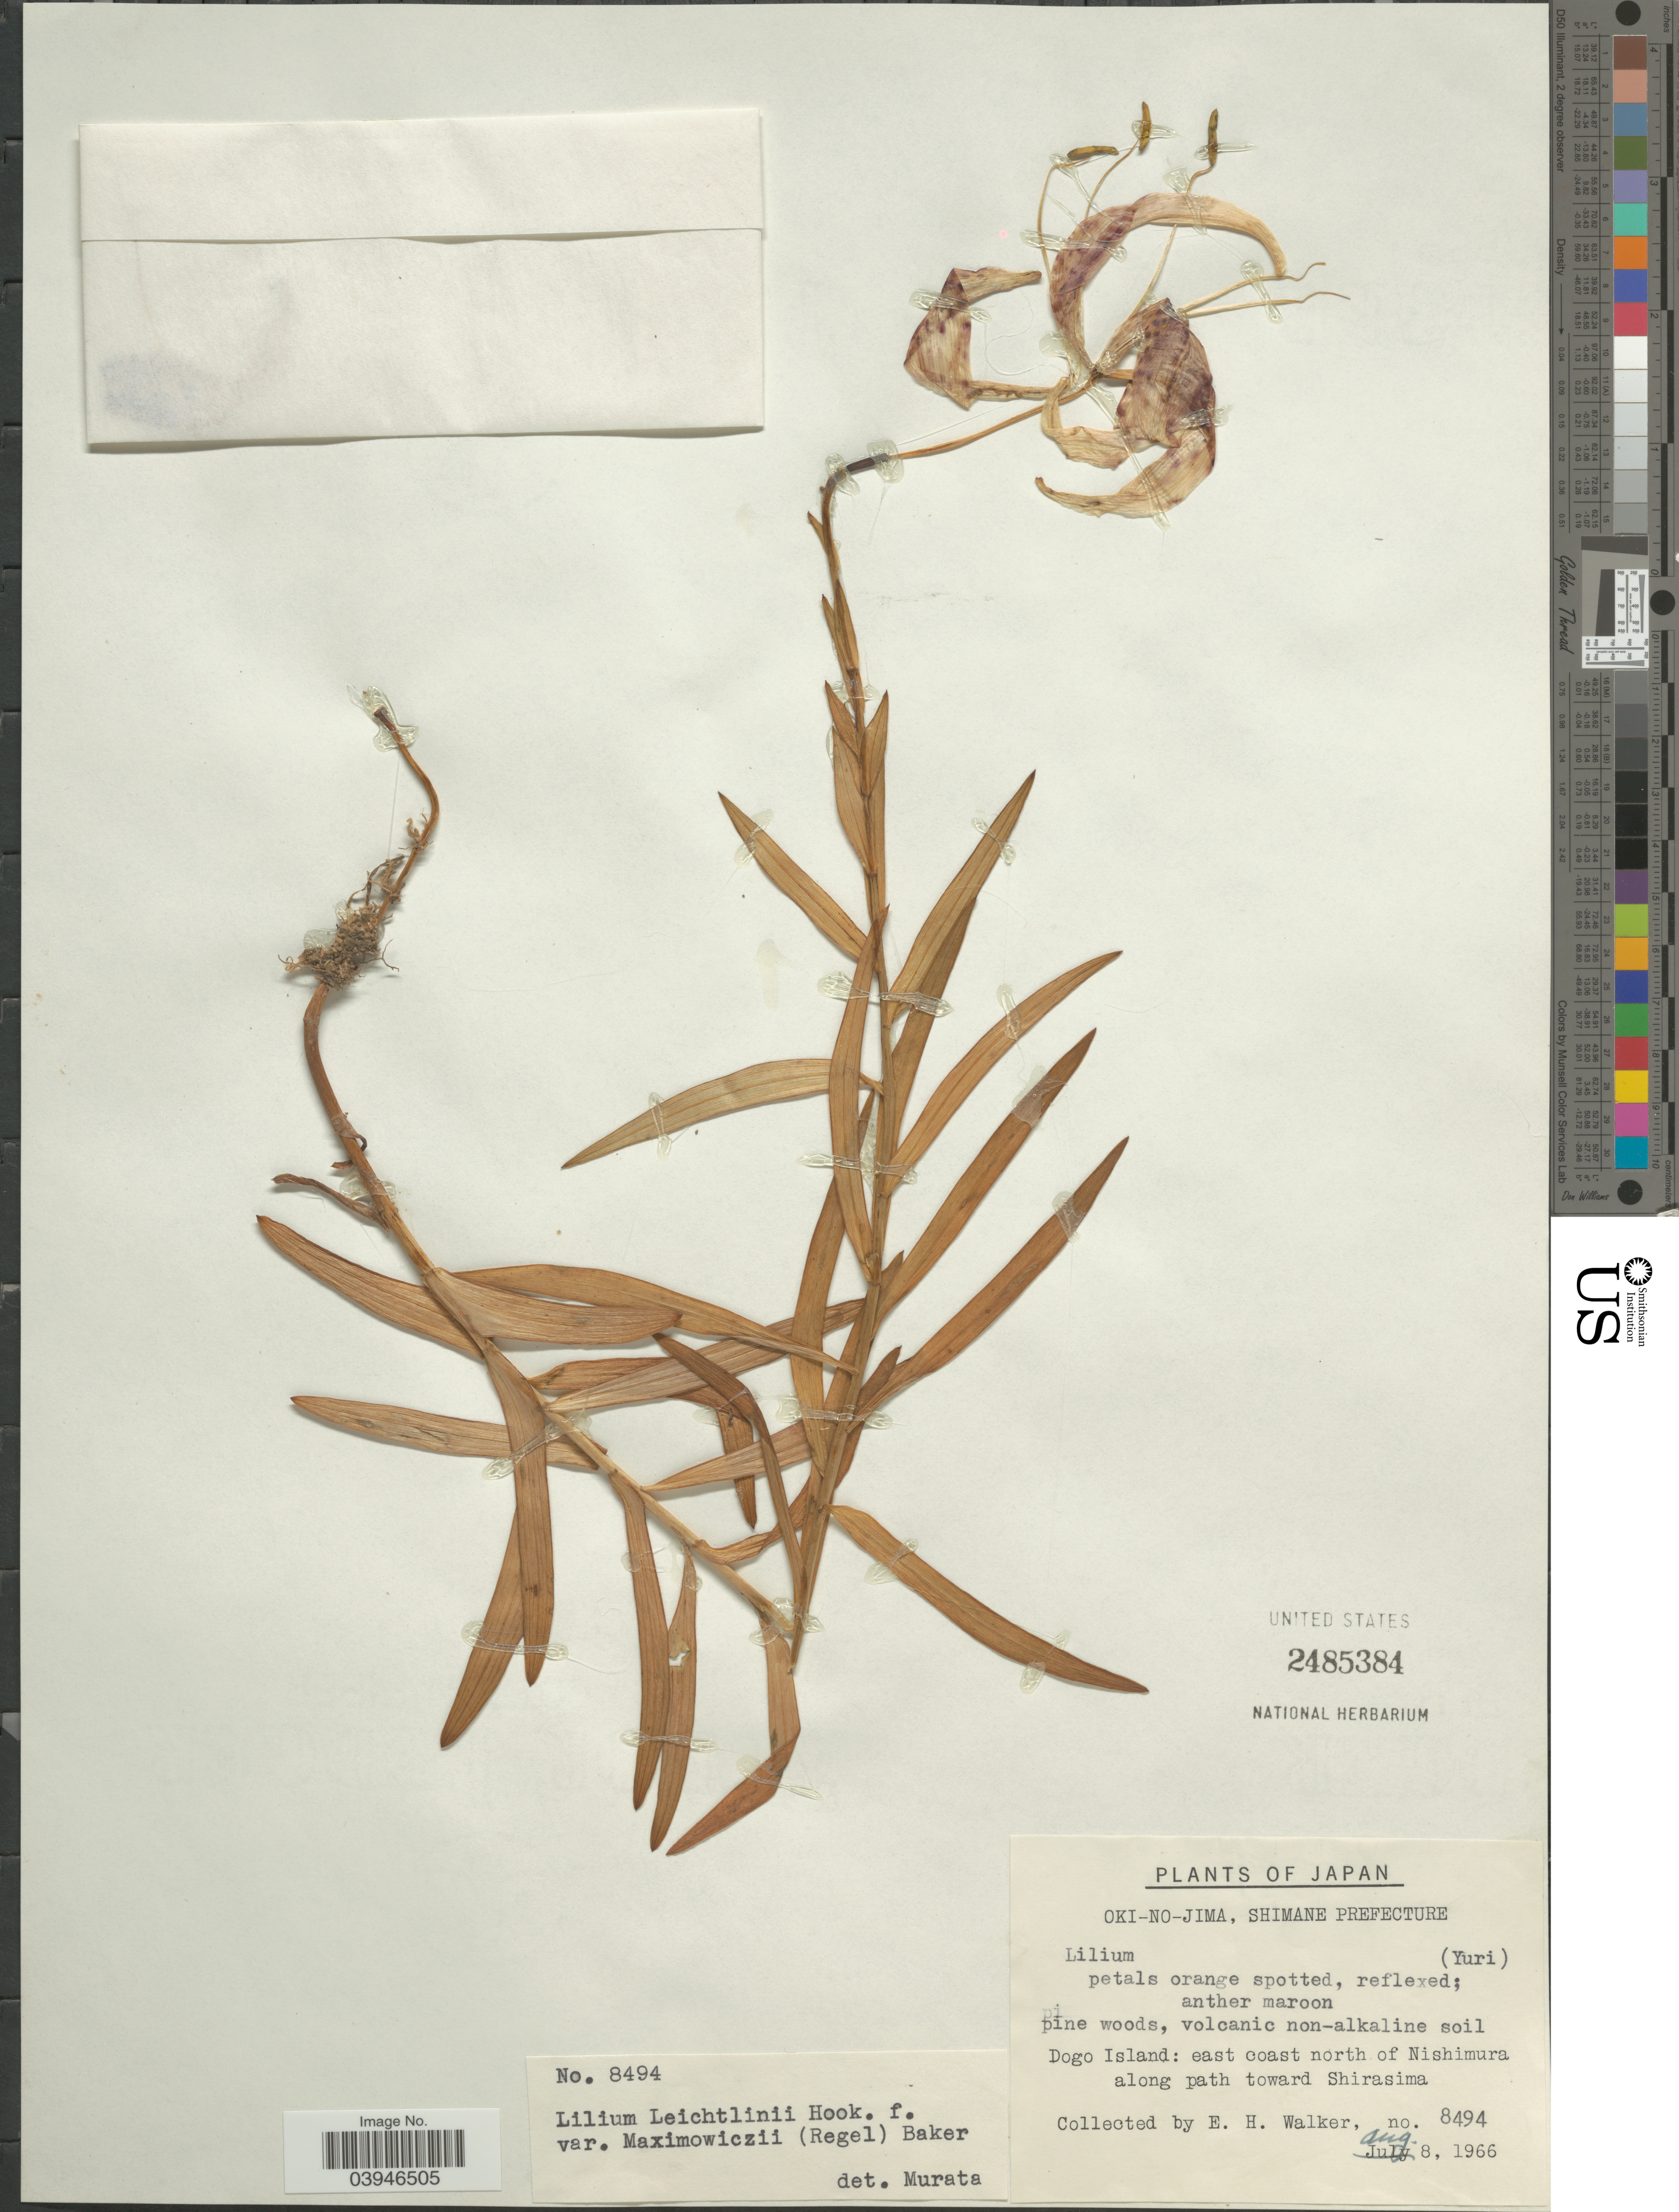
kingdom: Plantae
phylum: Tracheophyta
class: Liliopsida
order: Liliales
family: Liliaceae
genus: Lilium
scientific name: Lilium leichtlinii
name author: Hook. f.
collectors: E. H. Walker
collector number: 8494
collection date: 1966-08-08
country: Japan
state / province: Simane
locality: Oki-No-Jima, Shimane Prefecture. Dogo Island: east coast north of Nishimura along path toward Shirasima.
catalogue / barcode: US 2485384